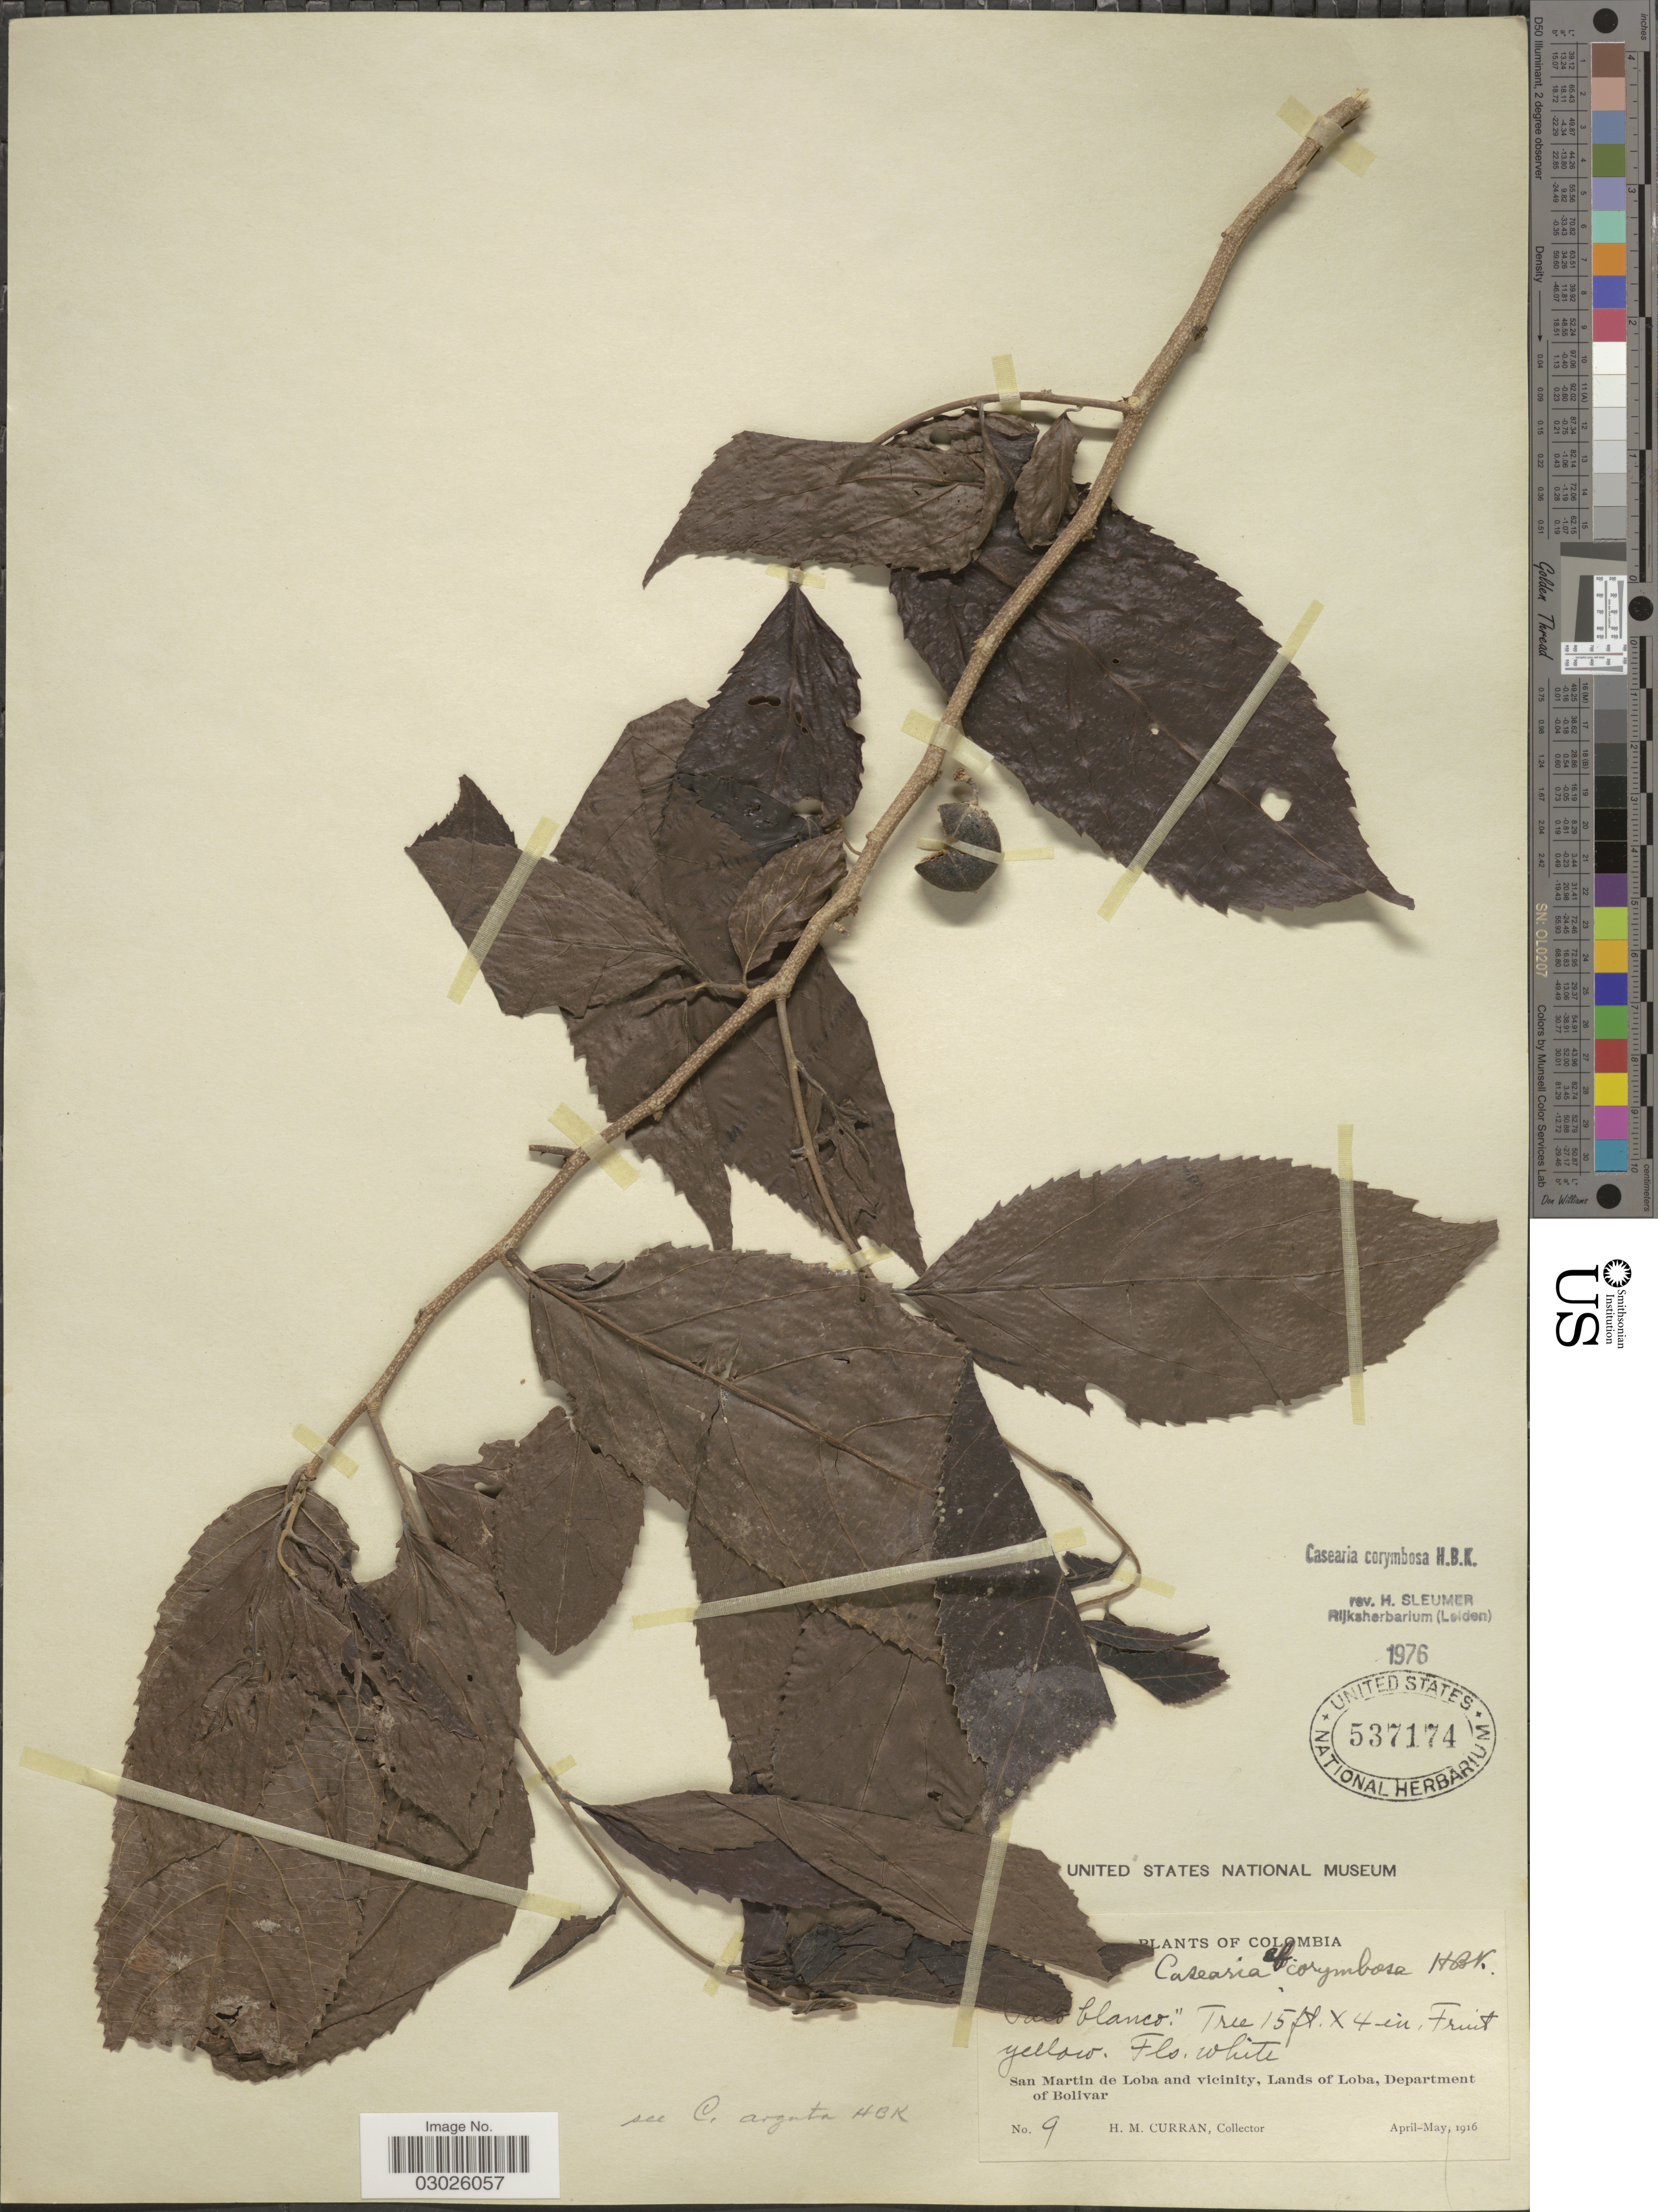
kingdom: Plantae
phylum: Tracheophyta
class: Magnoliopsida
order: Malpighiales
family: Salicaceae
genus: Casearia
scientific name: Casearia corymbosa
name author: Kunth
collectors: H. M. Curran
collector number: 9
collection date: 1916-04/1916-05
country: Colombia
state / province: Bolívar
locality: San Martin de Loba and vicinity, Lands of Loba, Department of Bolivar.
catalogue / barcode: US 537174